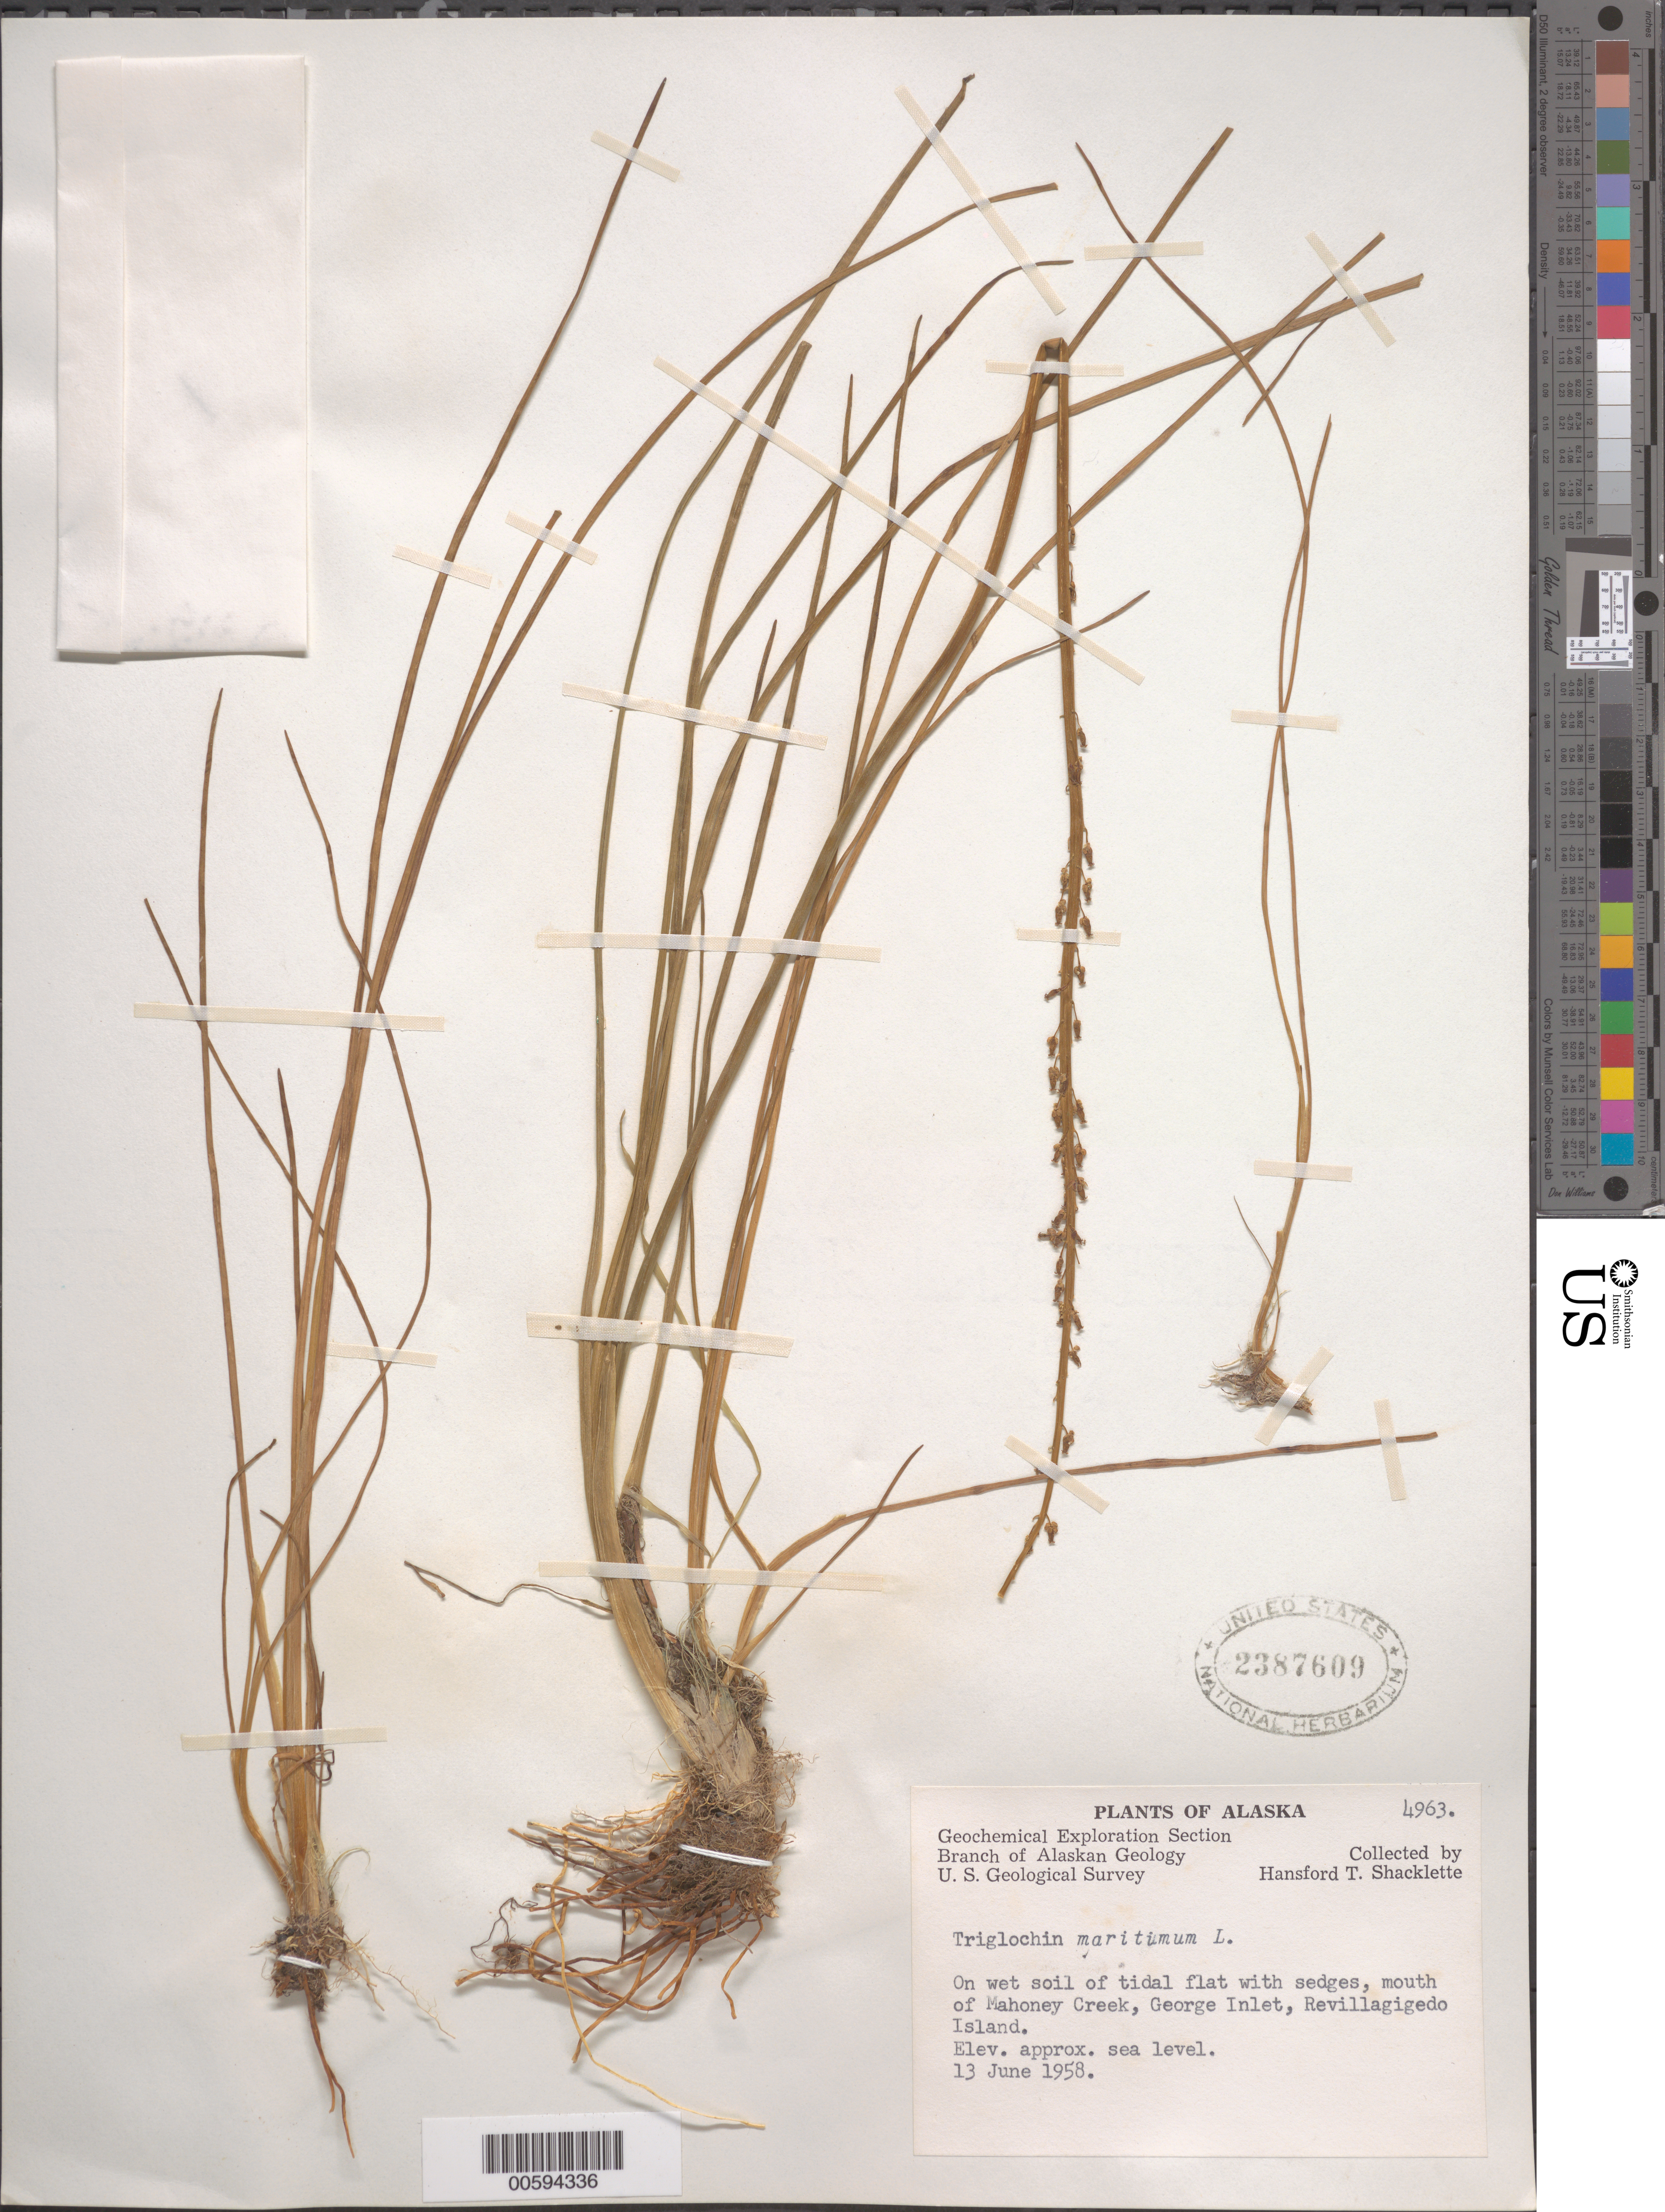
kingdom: Plantae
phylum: Tracheophyta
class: Liliopsida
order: Alismatales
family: Juncaginaceae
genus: Triglochin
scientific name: Triglochin maritima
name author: L.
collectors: H. Shacklette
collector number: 4963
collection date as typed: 13 Jun 1958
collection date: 1958-06-13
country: United States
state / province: Alaska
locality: Mahoney Creek, George Inlet, Revillagigedo Island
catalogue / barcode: US 2387609